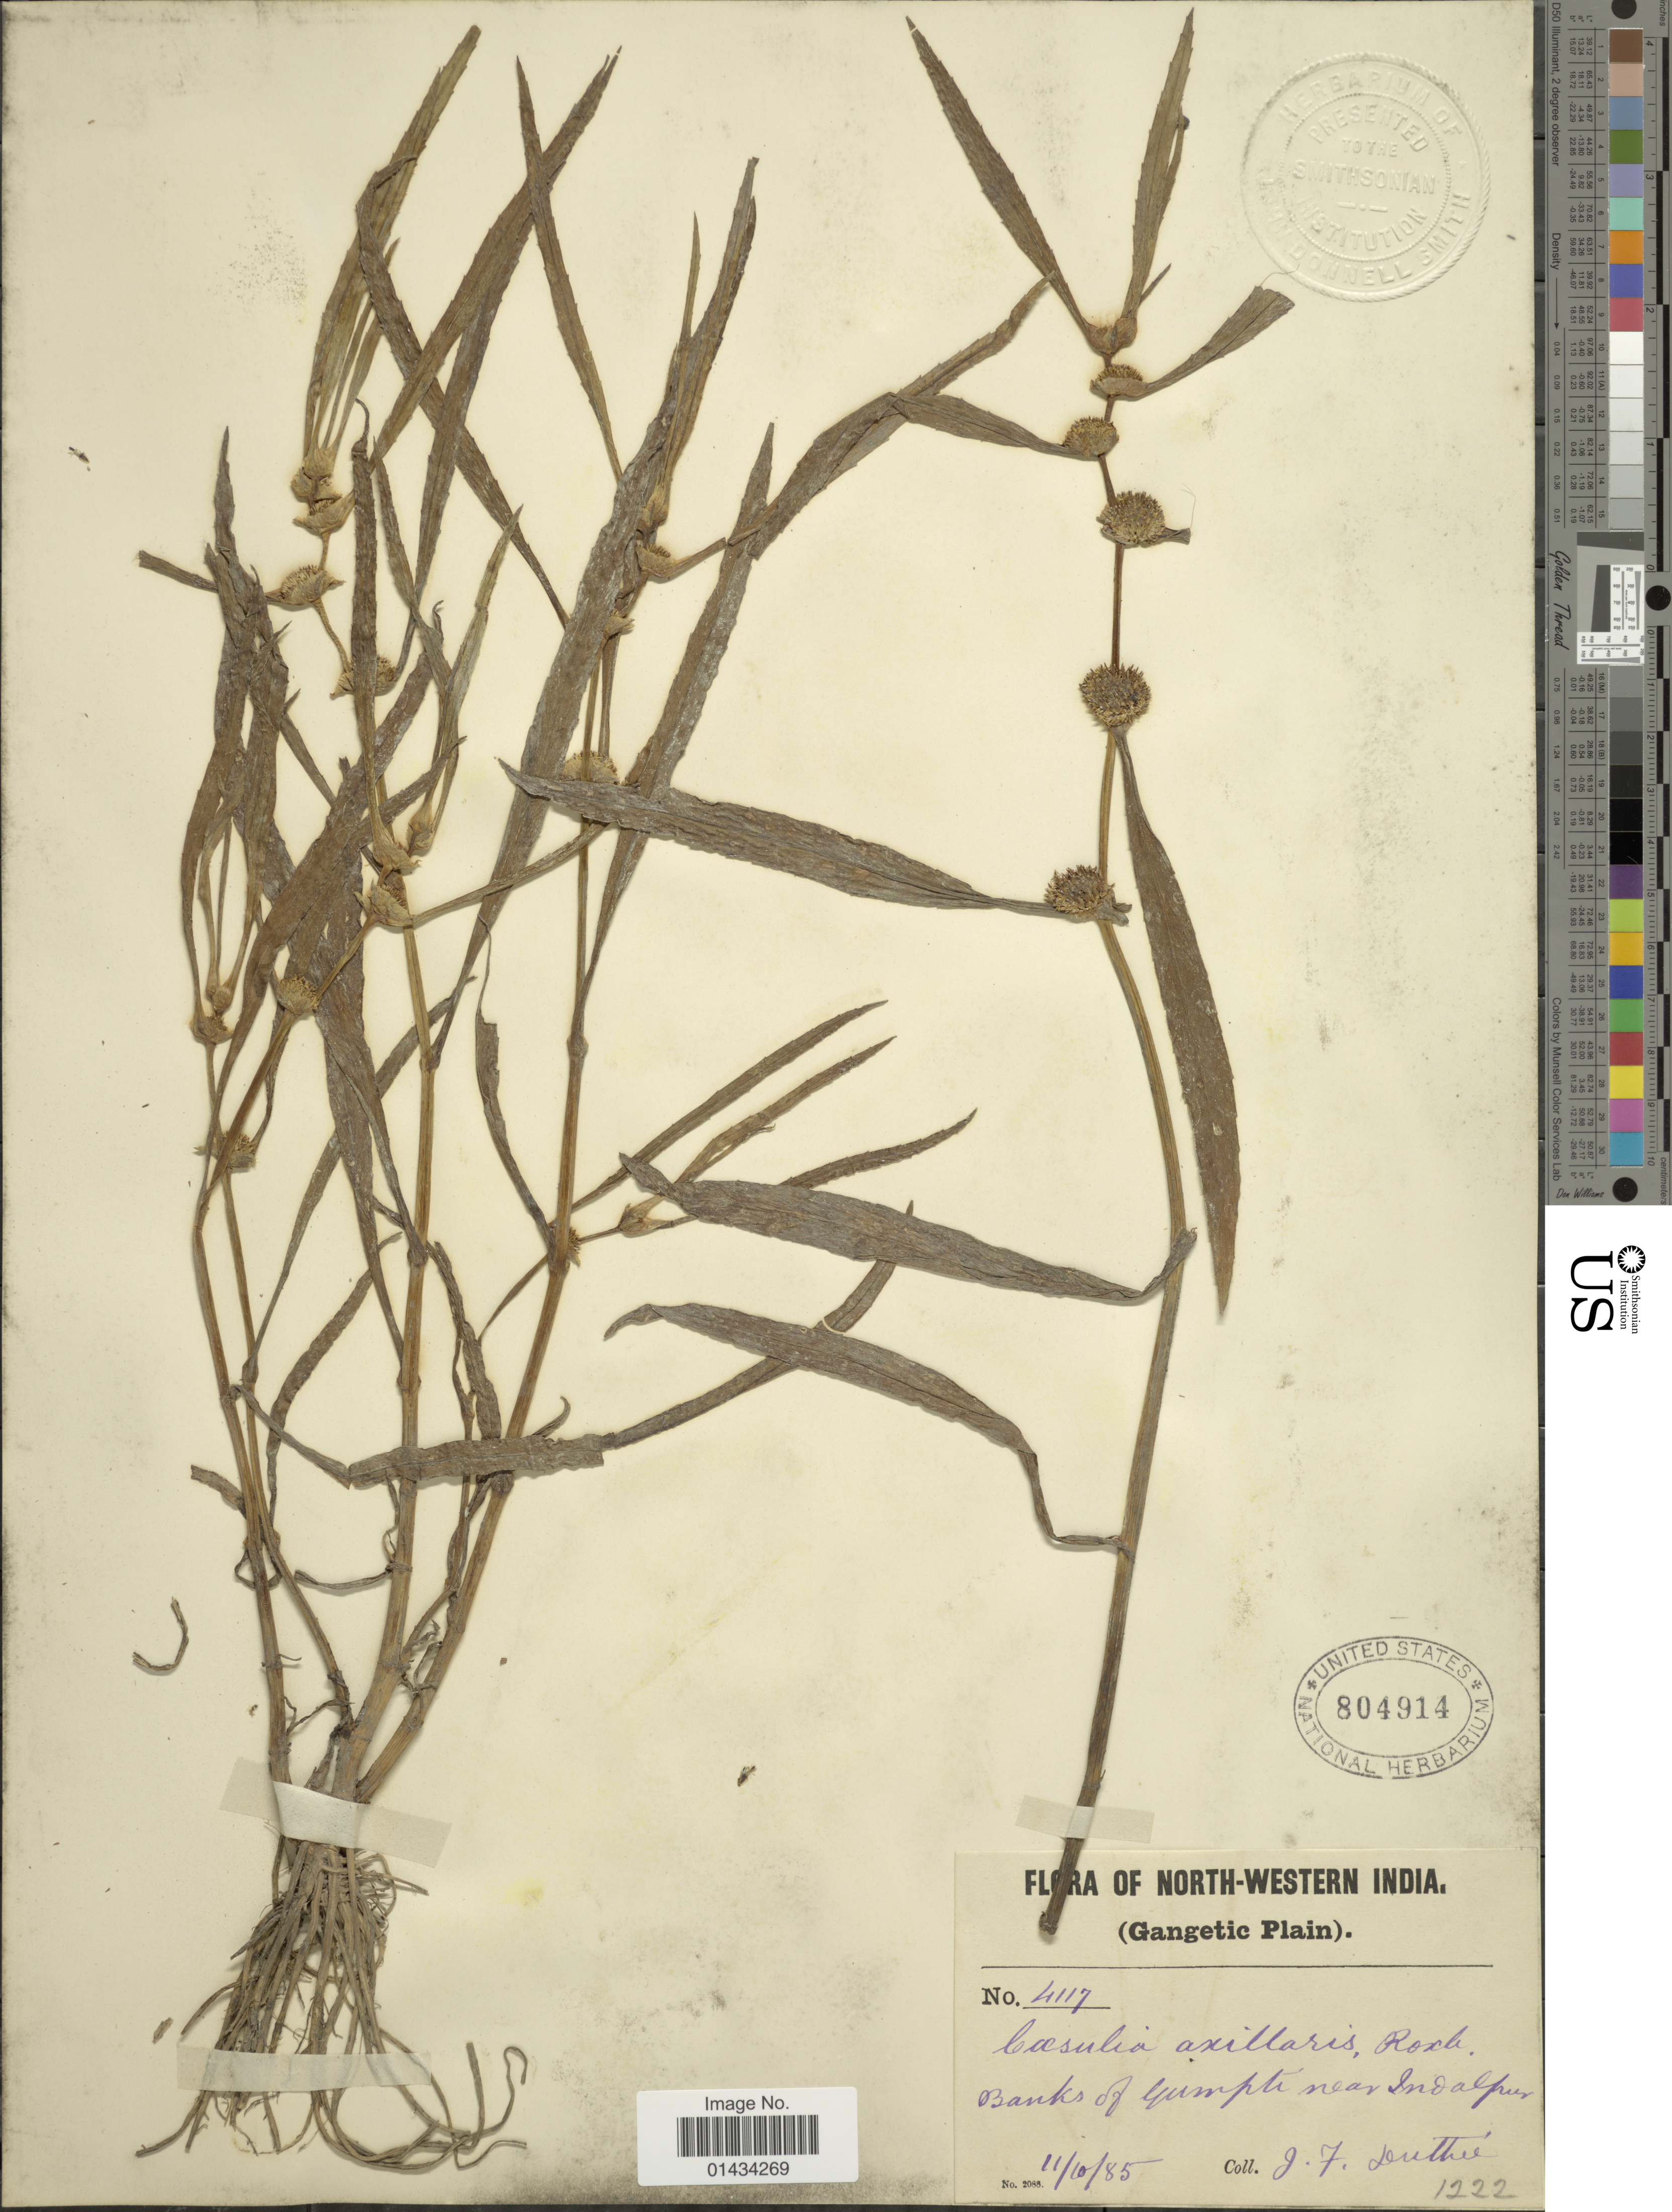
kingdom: Plantae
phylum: Tracheophyta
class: Magnoliopsida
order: Asterales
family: Asteraceae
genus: Caesulia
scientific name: Caesulia axillaris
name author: Roxb.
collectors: J. F. Duthie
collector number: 4117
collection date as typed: Transcribed d/m/y: 11/10/85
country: India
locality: North-Western India (Gangetic Plain), banks of Guimpti near Indalpur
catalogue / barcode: US 804914